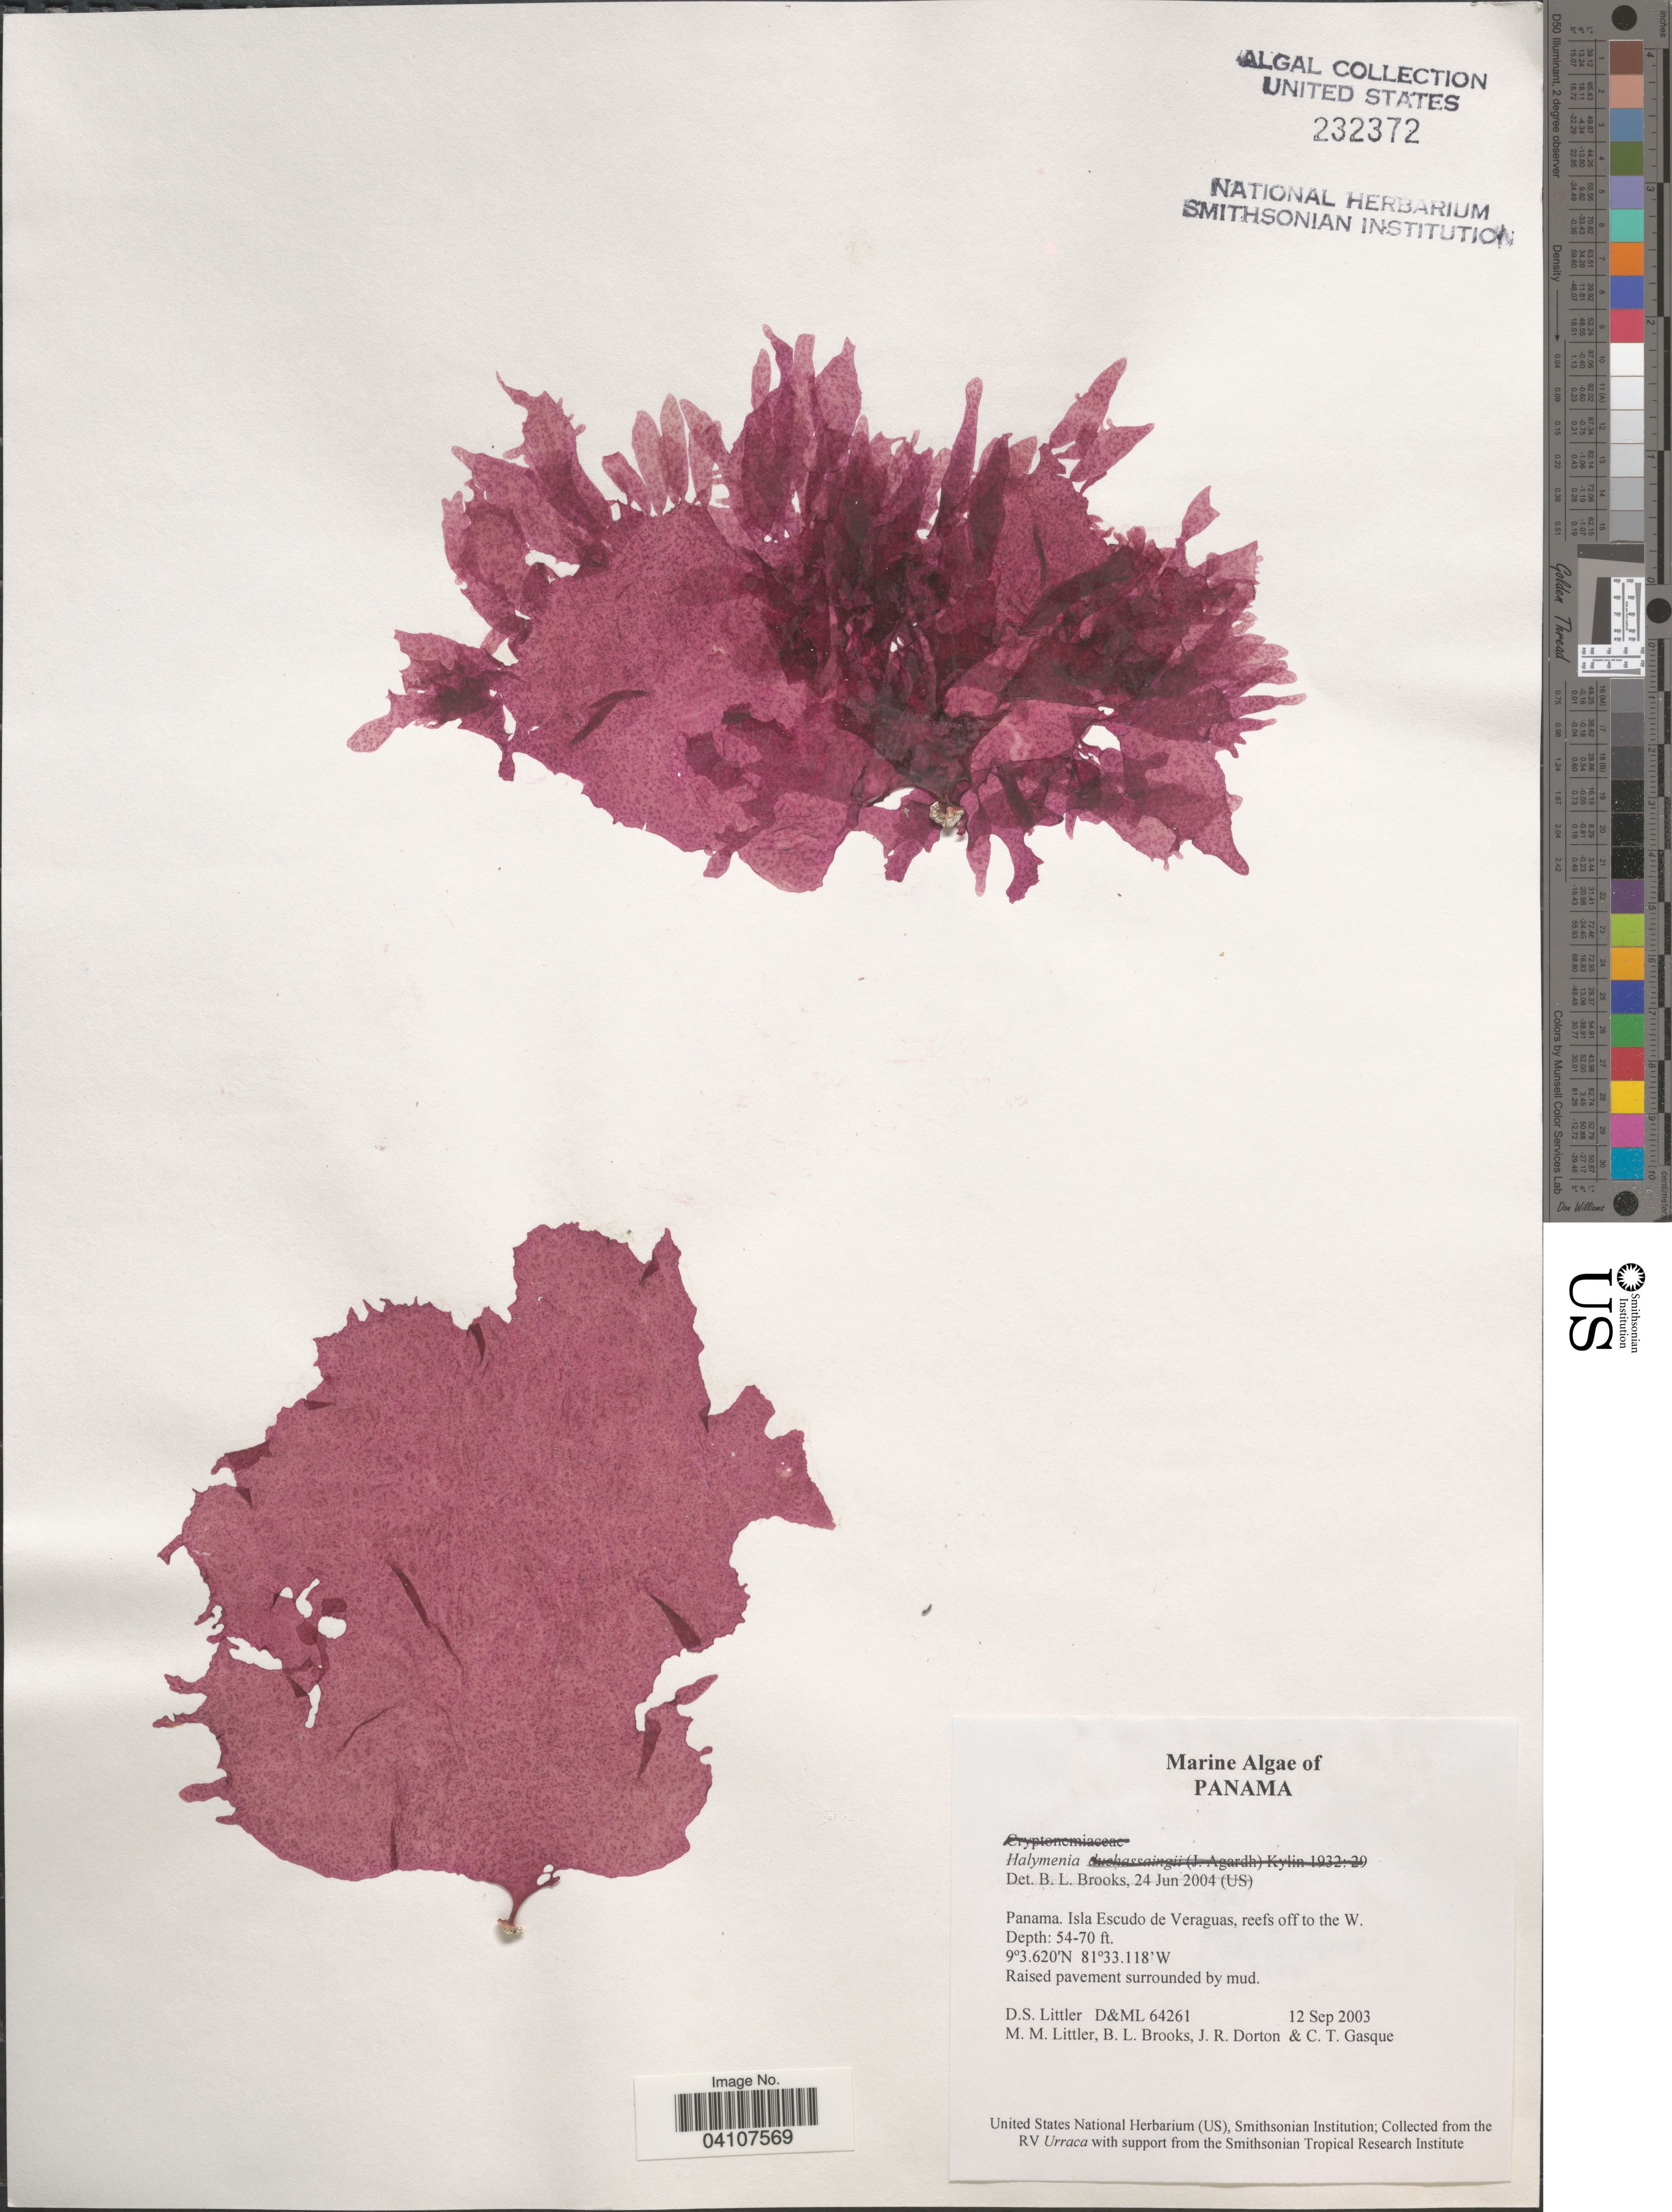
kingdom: Plantae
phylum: Rhodophyta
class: Florideophyceae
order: Halymeniales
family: Halymeniaceae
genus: Halymenia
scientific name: Halymenia sp.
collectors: D. S. Littler, B. Brooks, J. Dorton & C. Gasque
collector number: D&ML64261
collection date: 2003-09-12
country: Panama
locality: Isla Escudo de Veraguas, reefs off to the W.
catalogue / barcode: US 232372